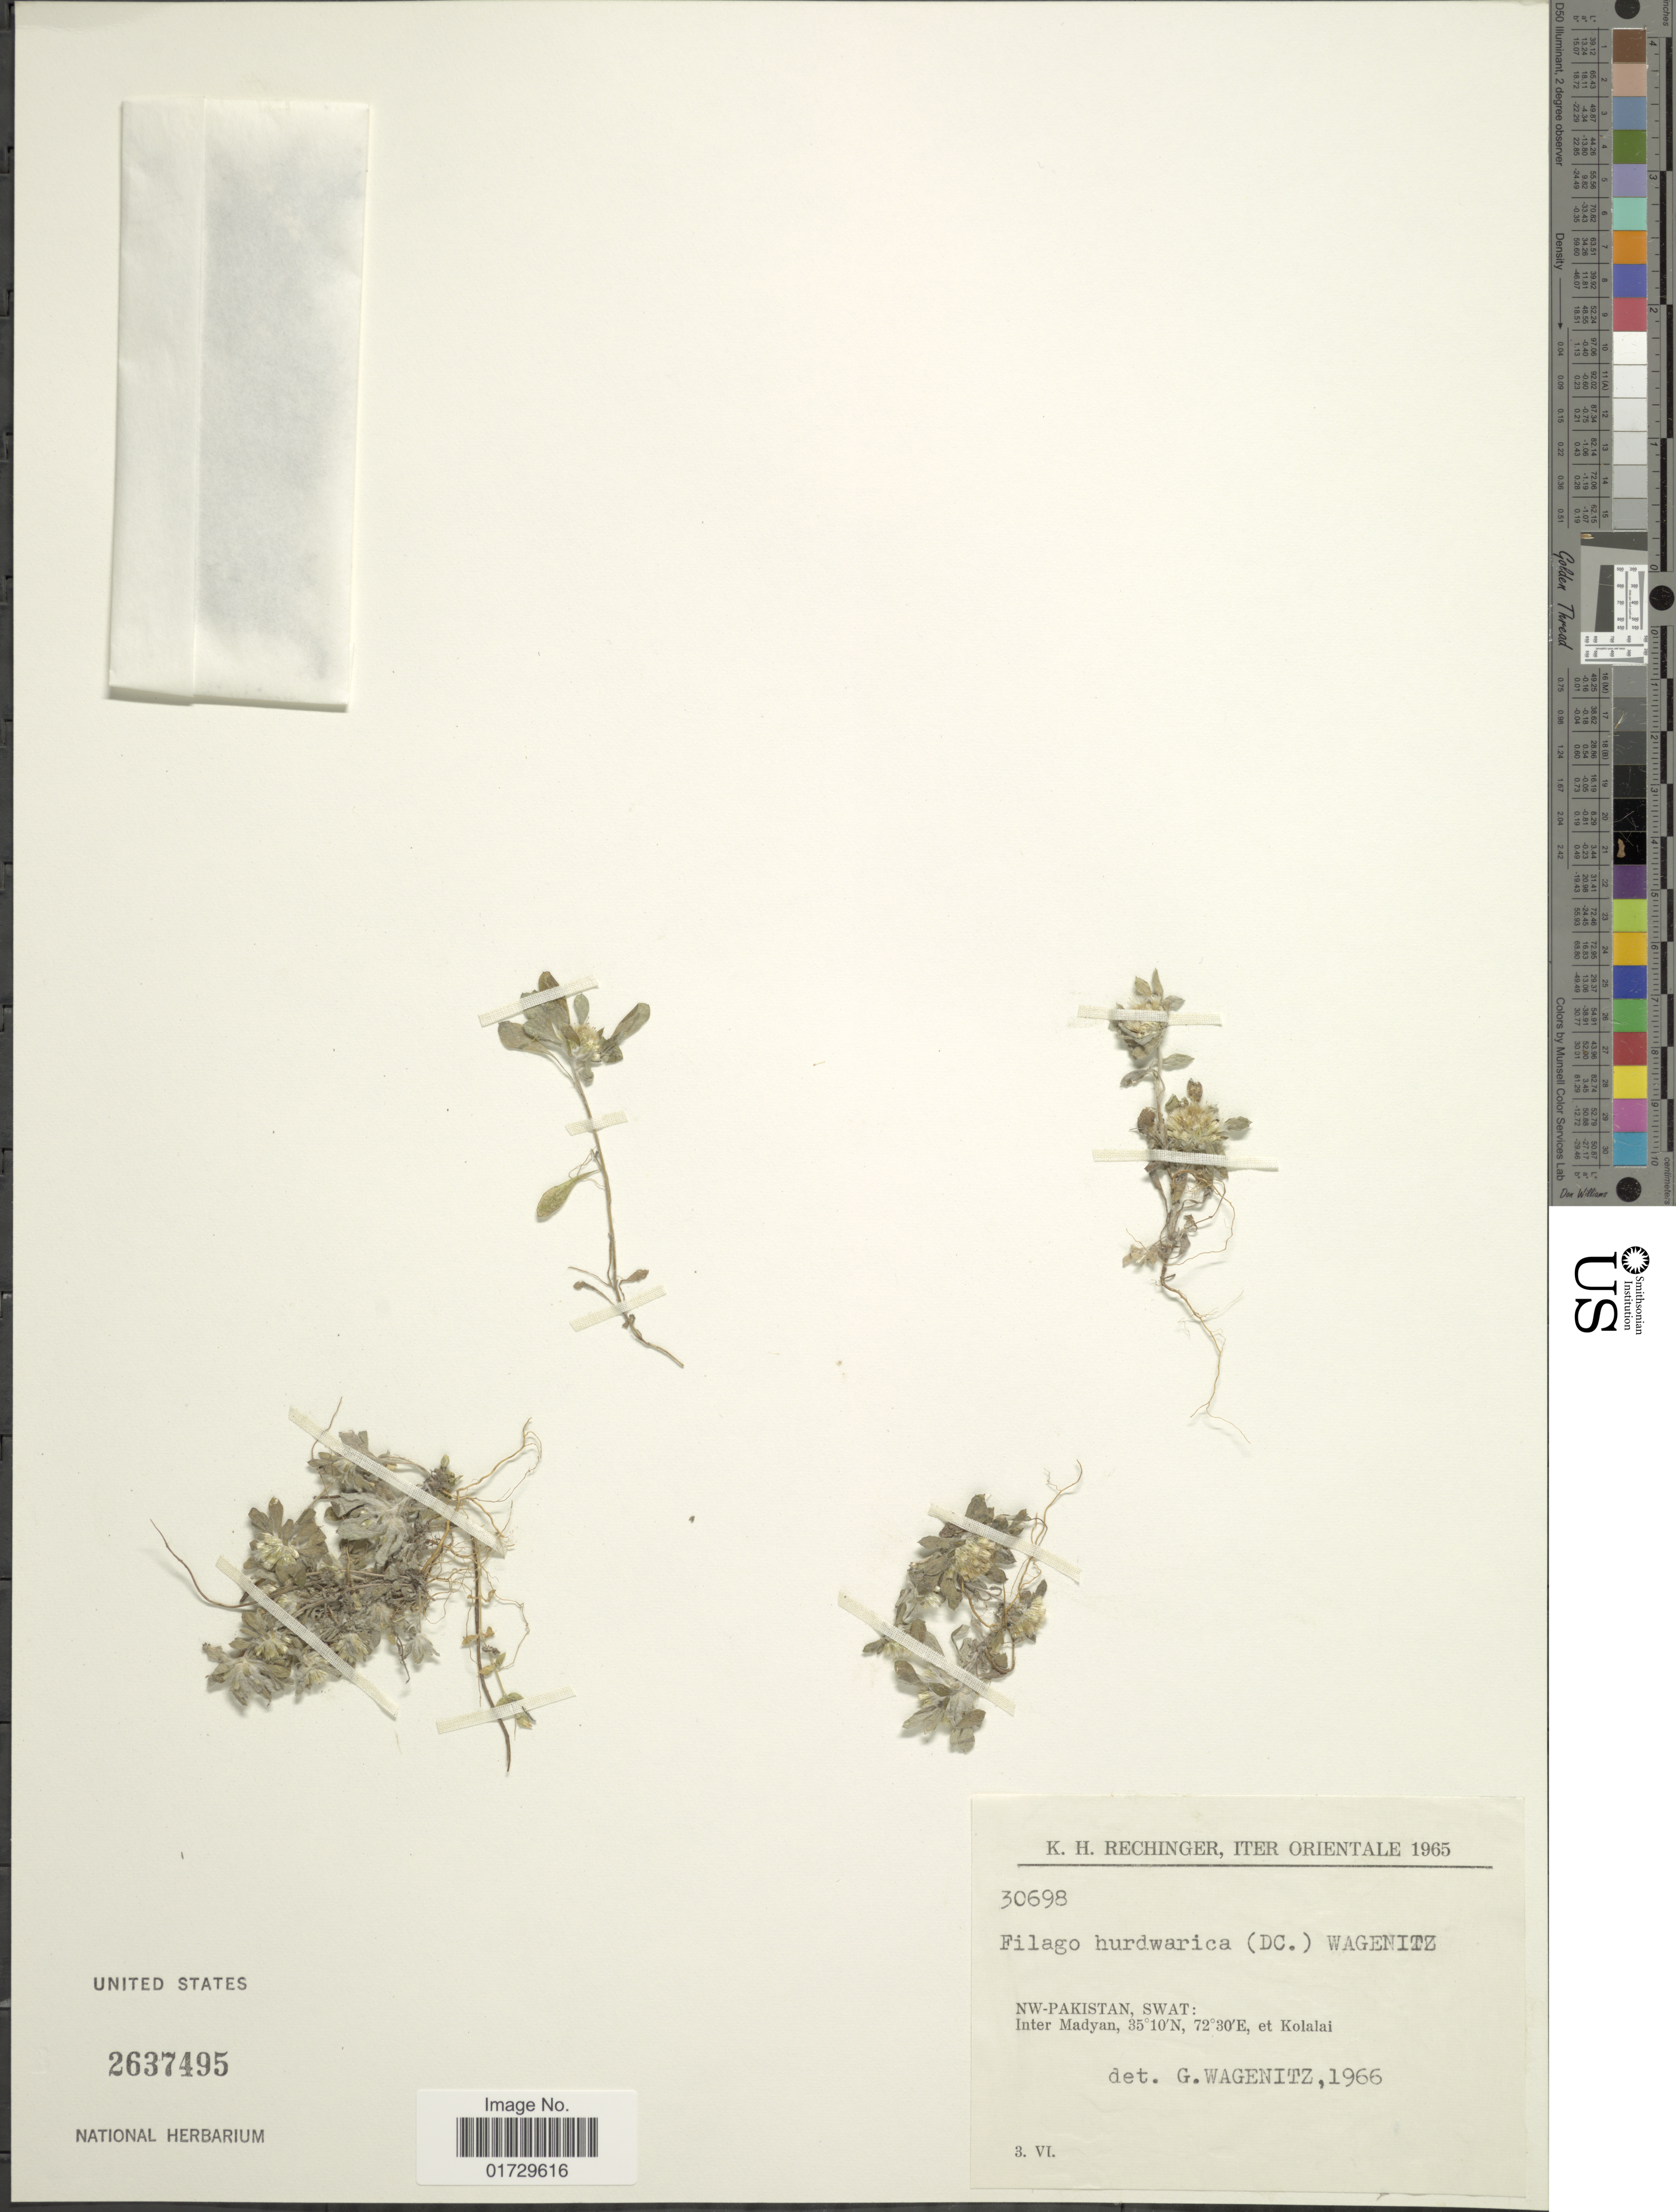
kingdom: Plantae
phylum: Tracheophyta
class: Magnoliopsida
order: Asterales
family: Asteraceae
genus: Filago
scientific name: Filago hurdwarica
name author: (Wall. ex DC.) Wagenitz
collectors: K. H. Rechinger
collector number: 30698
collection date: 1965-06-03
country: Pakistan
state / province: Khyber Pakhtunkhwa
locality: NW-Pakistan, Swat: Inter Madyan et Kolalai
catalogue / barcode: US 2637495